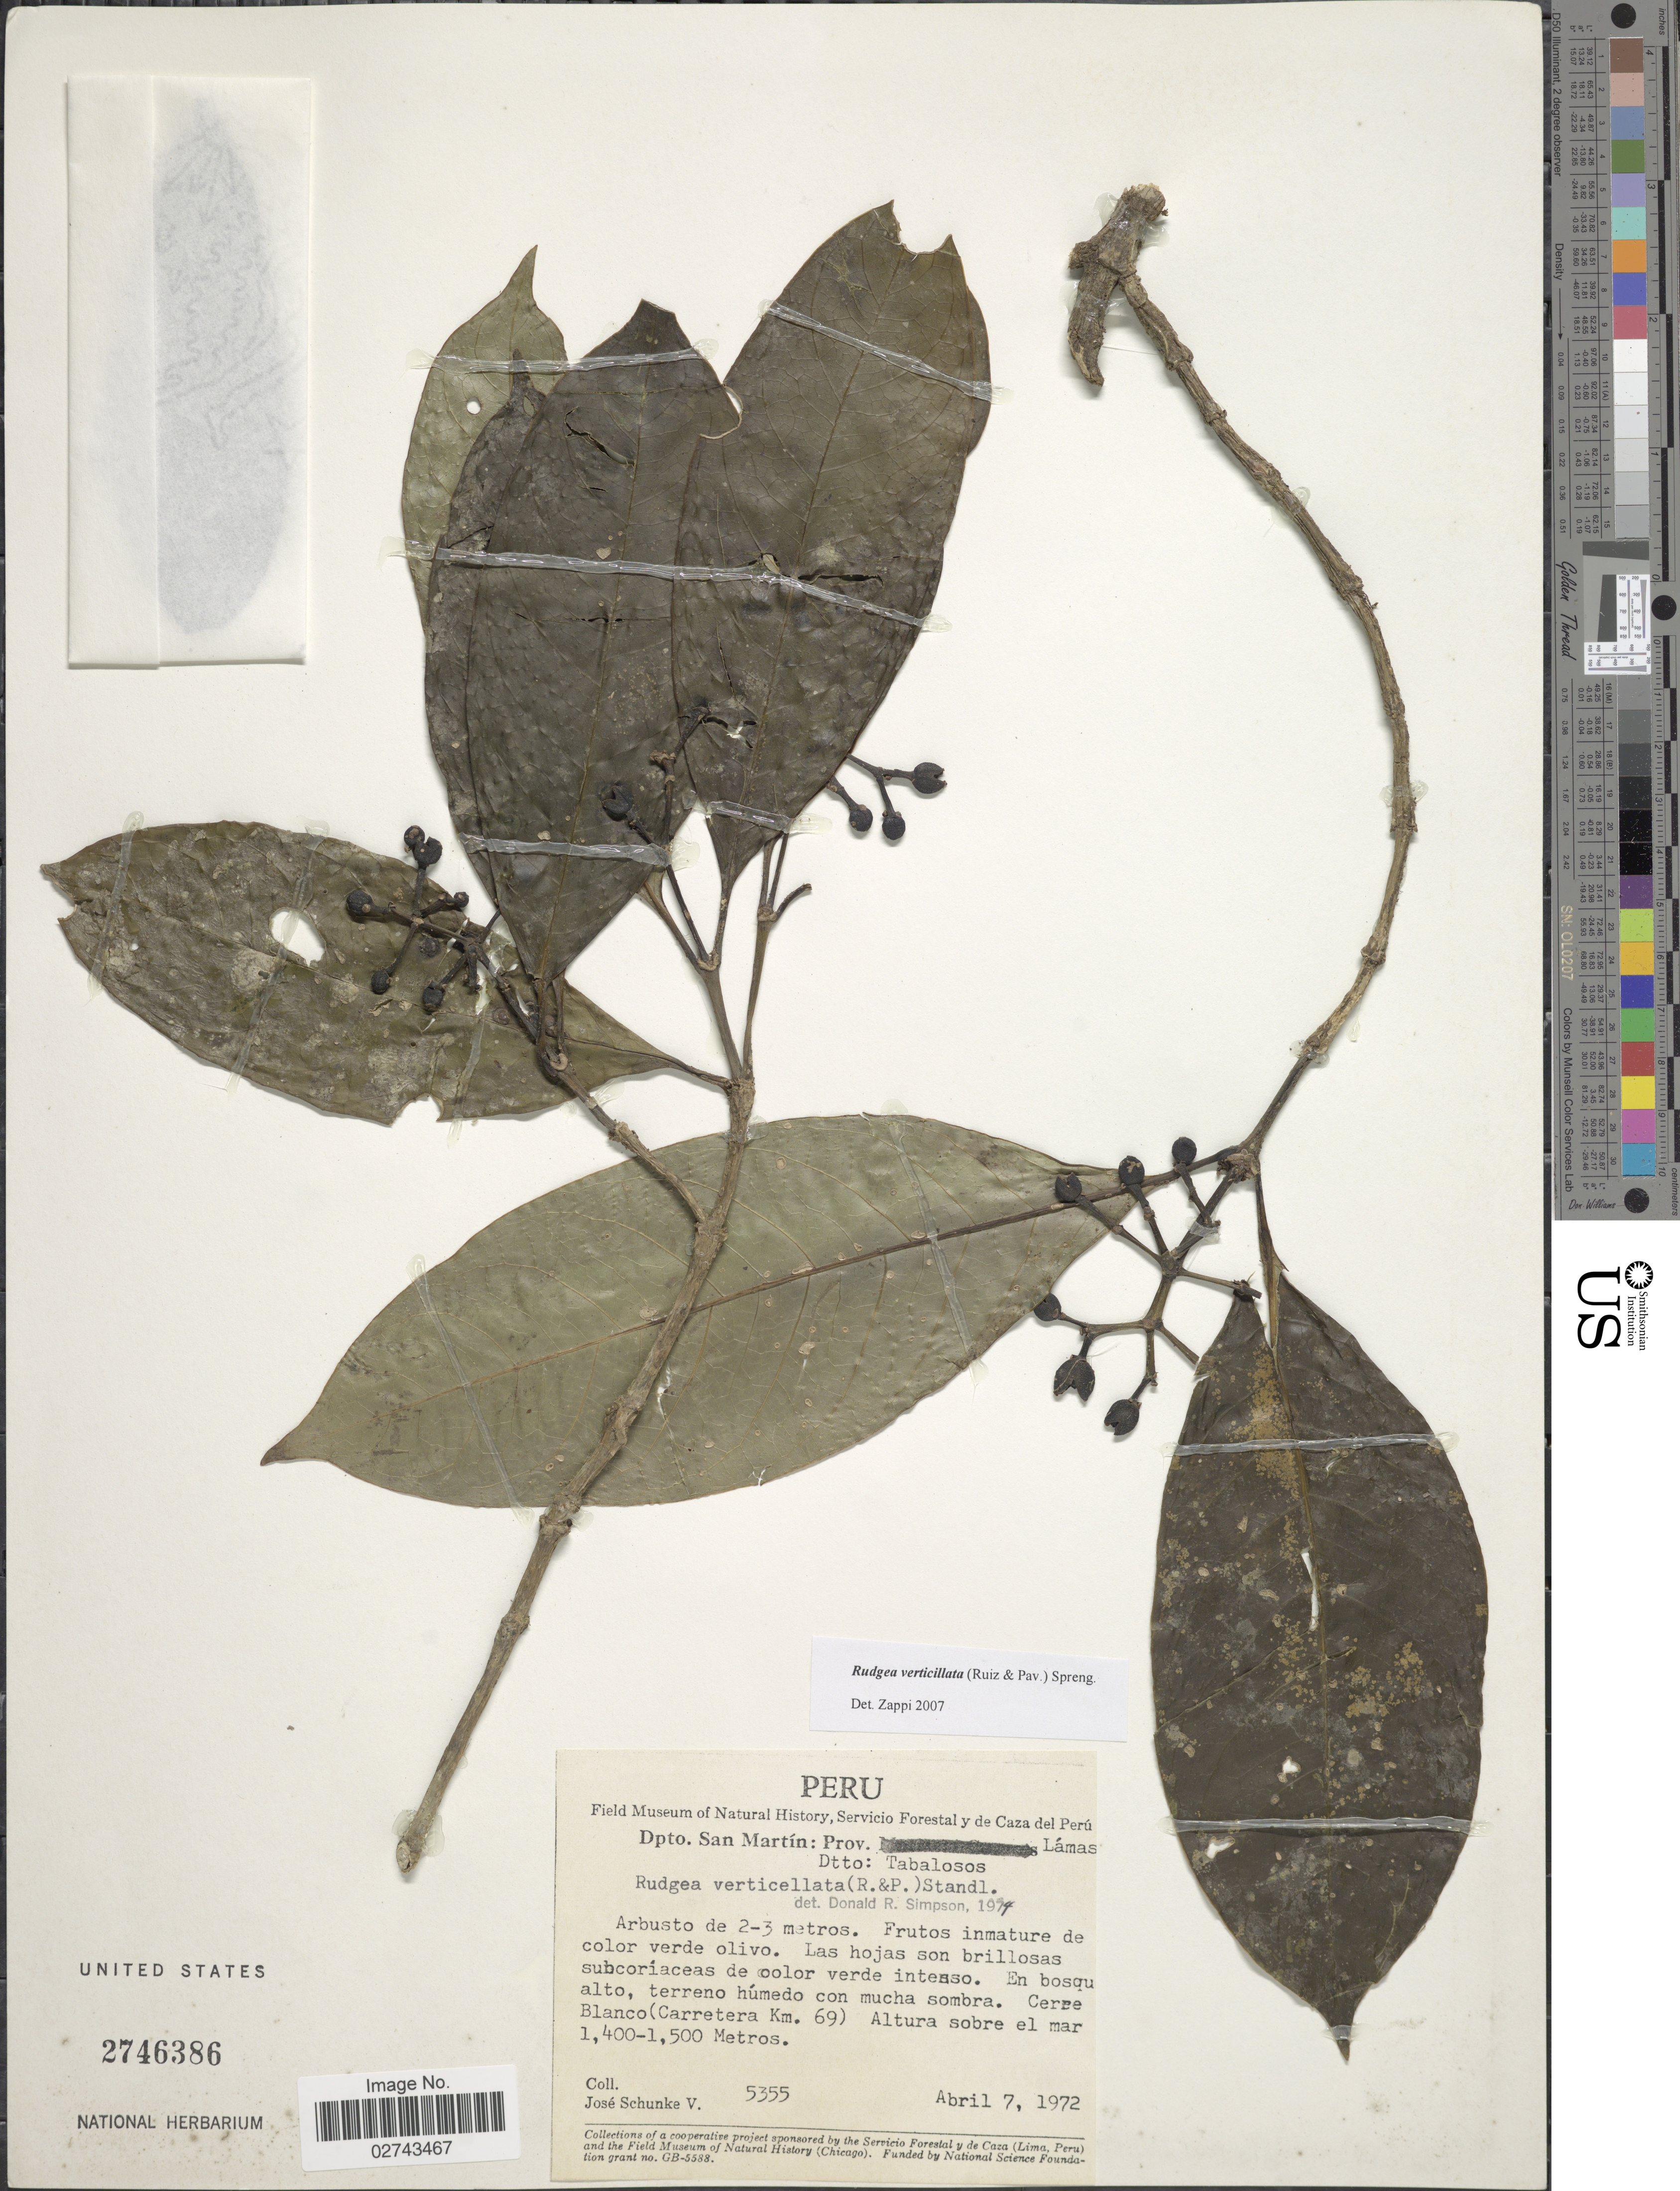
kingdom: Plantae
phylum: Tracheophyta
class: Magnoliopsida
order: Gentianales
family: Rubiaceae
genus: Rudgea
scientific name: Rudgea verticillata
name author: (Ruiz & Pav.) Spreng.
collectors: J. Schunke Vigo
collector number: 5355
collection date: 1972-04-07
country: Peru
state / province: San Martín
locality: Prov. Lamas, Dtto.: Tabalosos, Cerre Blanco (Carretera Km. 69)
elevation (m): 1400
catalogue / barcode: US 2746386